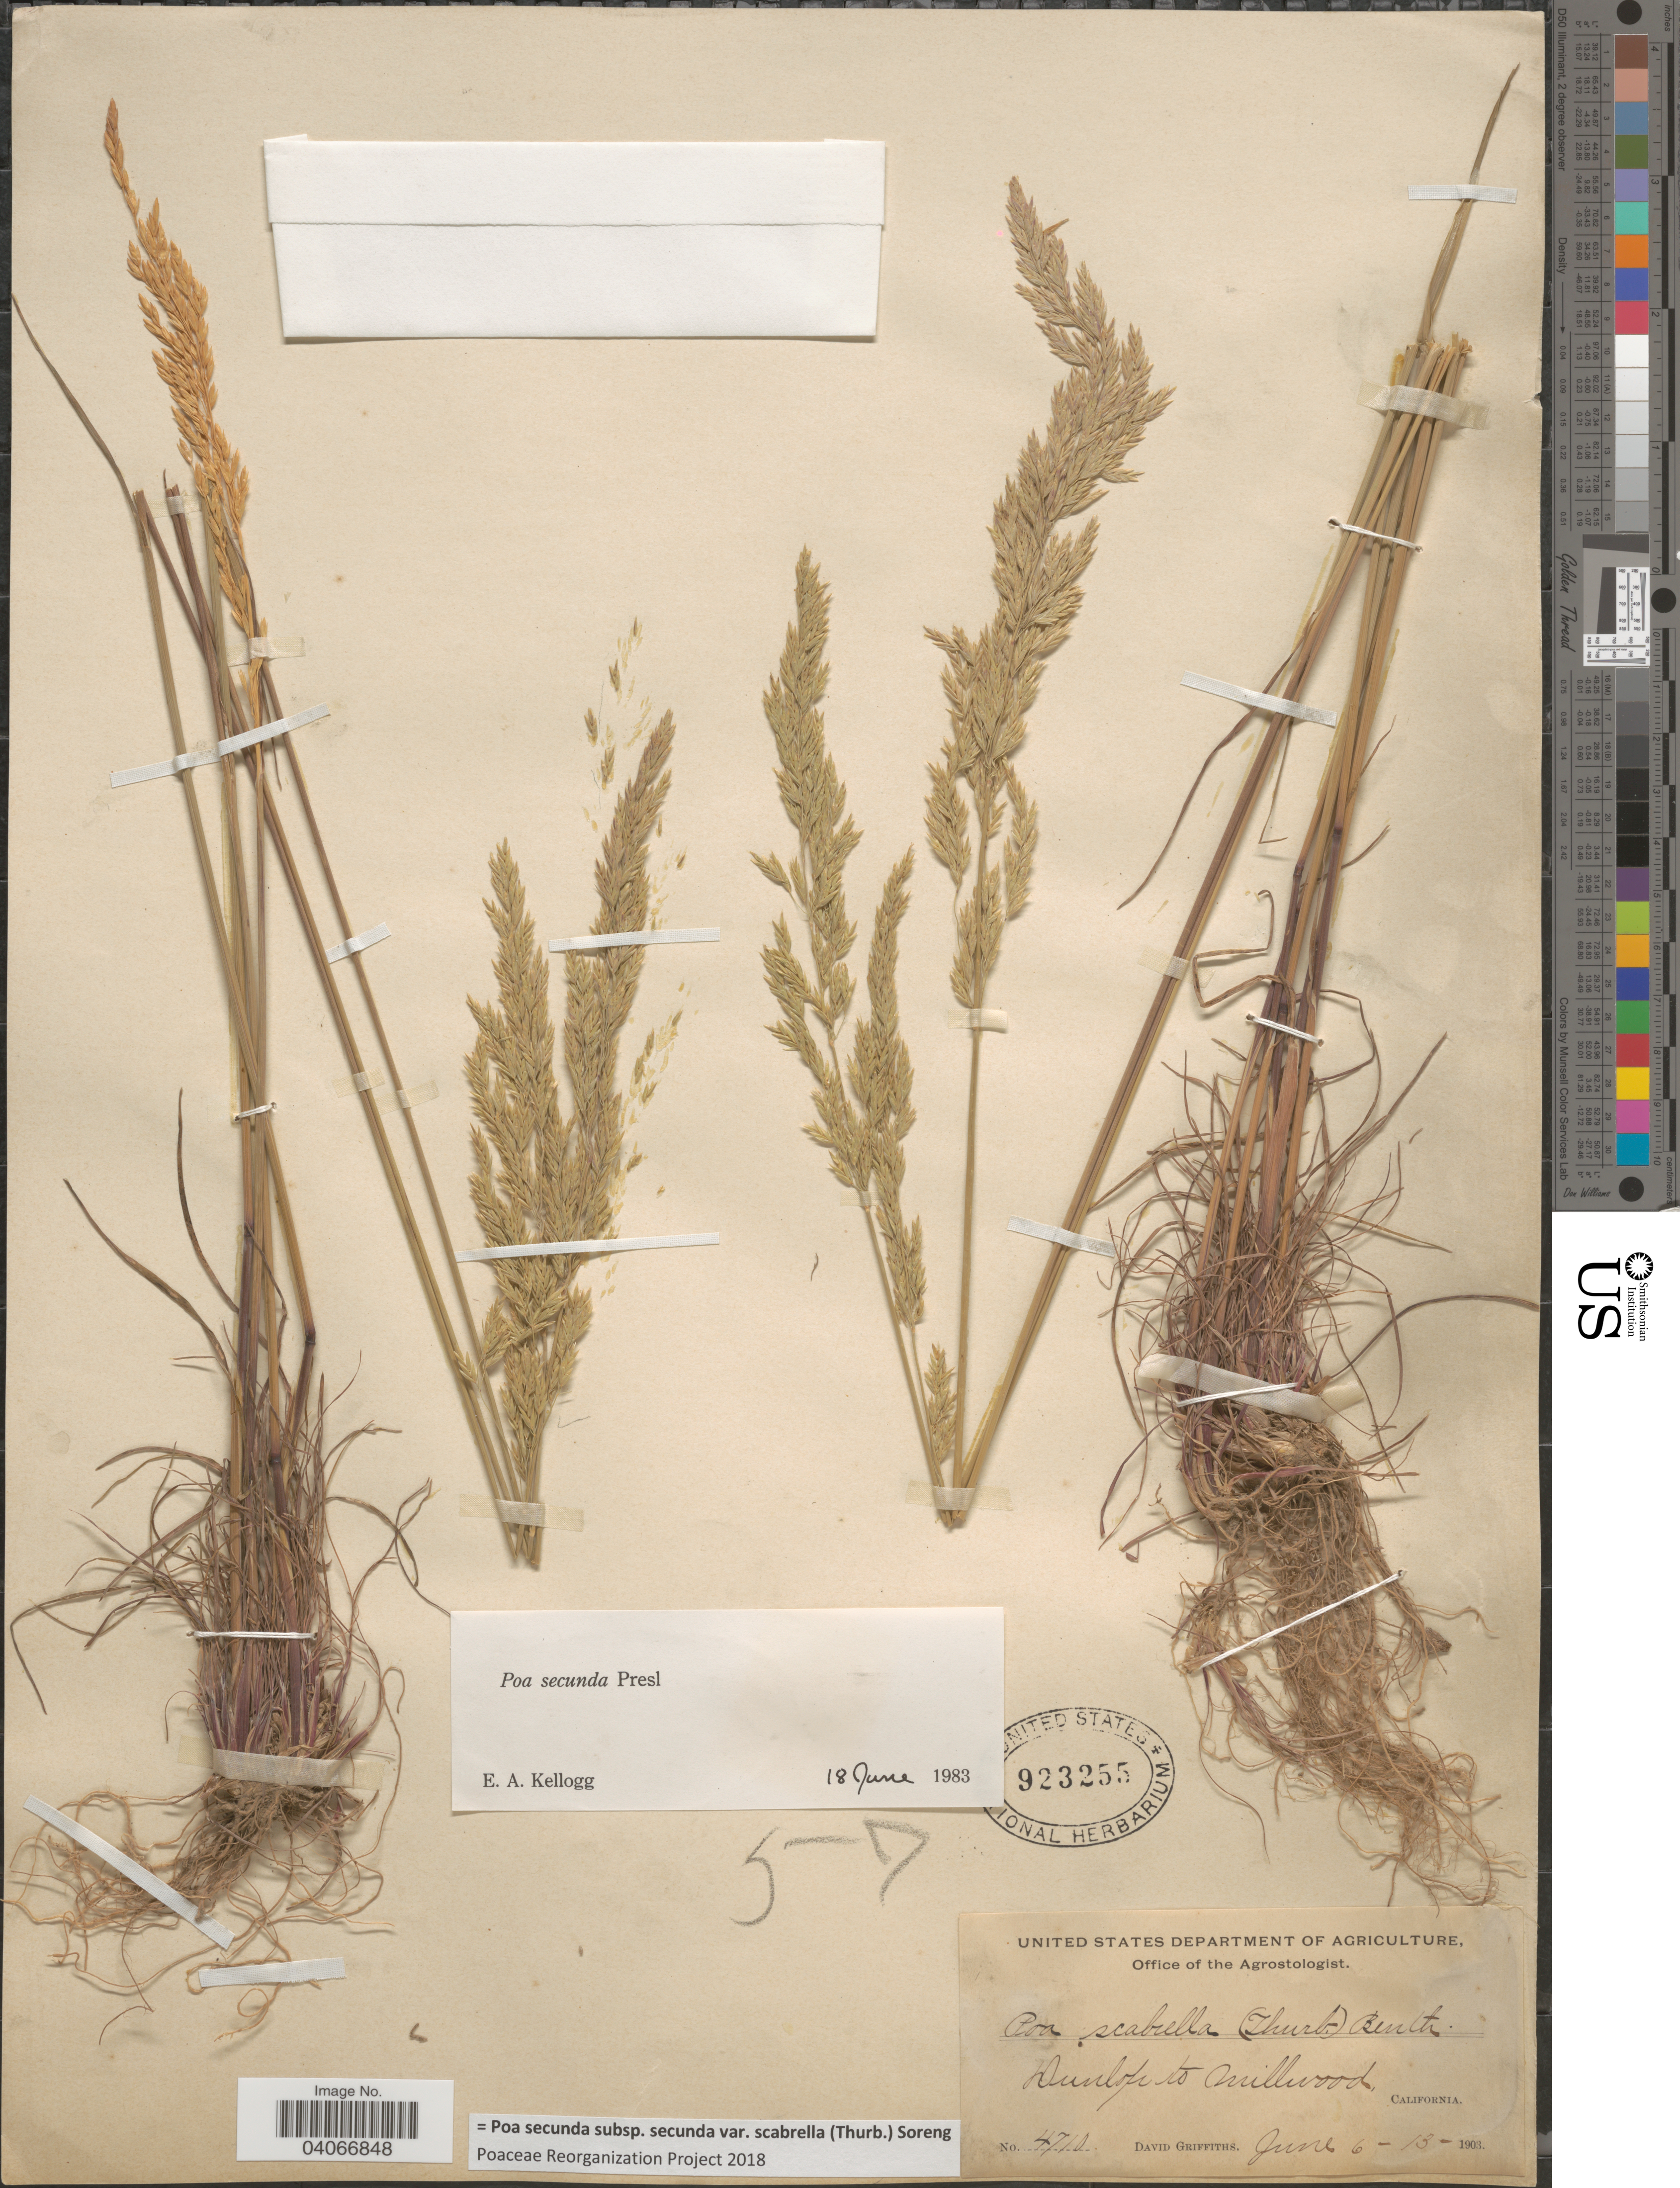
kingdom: Plantae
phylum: Tracheophyta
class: Liliopsida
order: Poales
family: Poaceae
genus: Poa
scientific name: Poa secunda subsp. secunda var. scabrella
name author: (Thurb.) Soreng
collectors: D. Griffiths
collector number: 4710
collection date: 1903-06-06/1903-06-13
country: United States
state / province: California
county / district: Fresno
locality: Dunlop to Millwood.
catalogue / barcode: US 923255